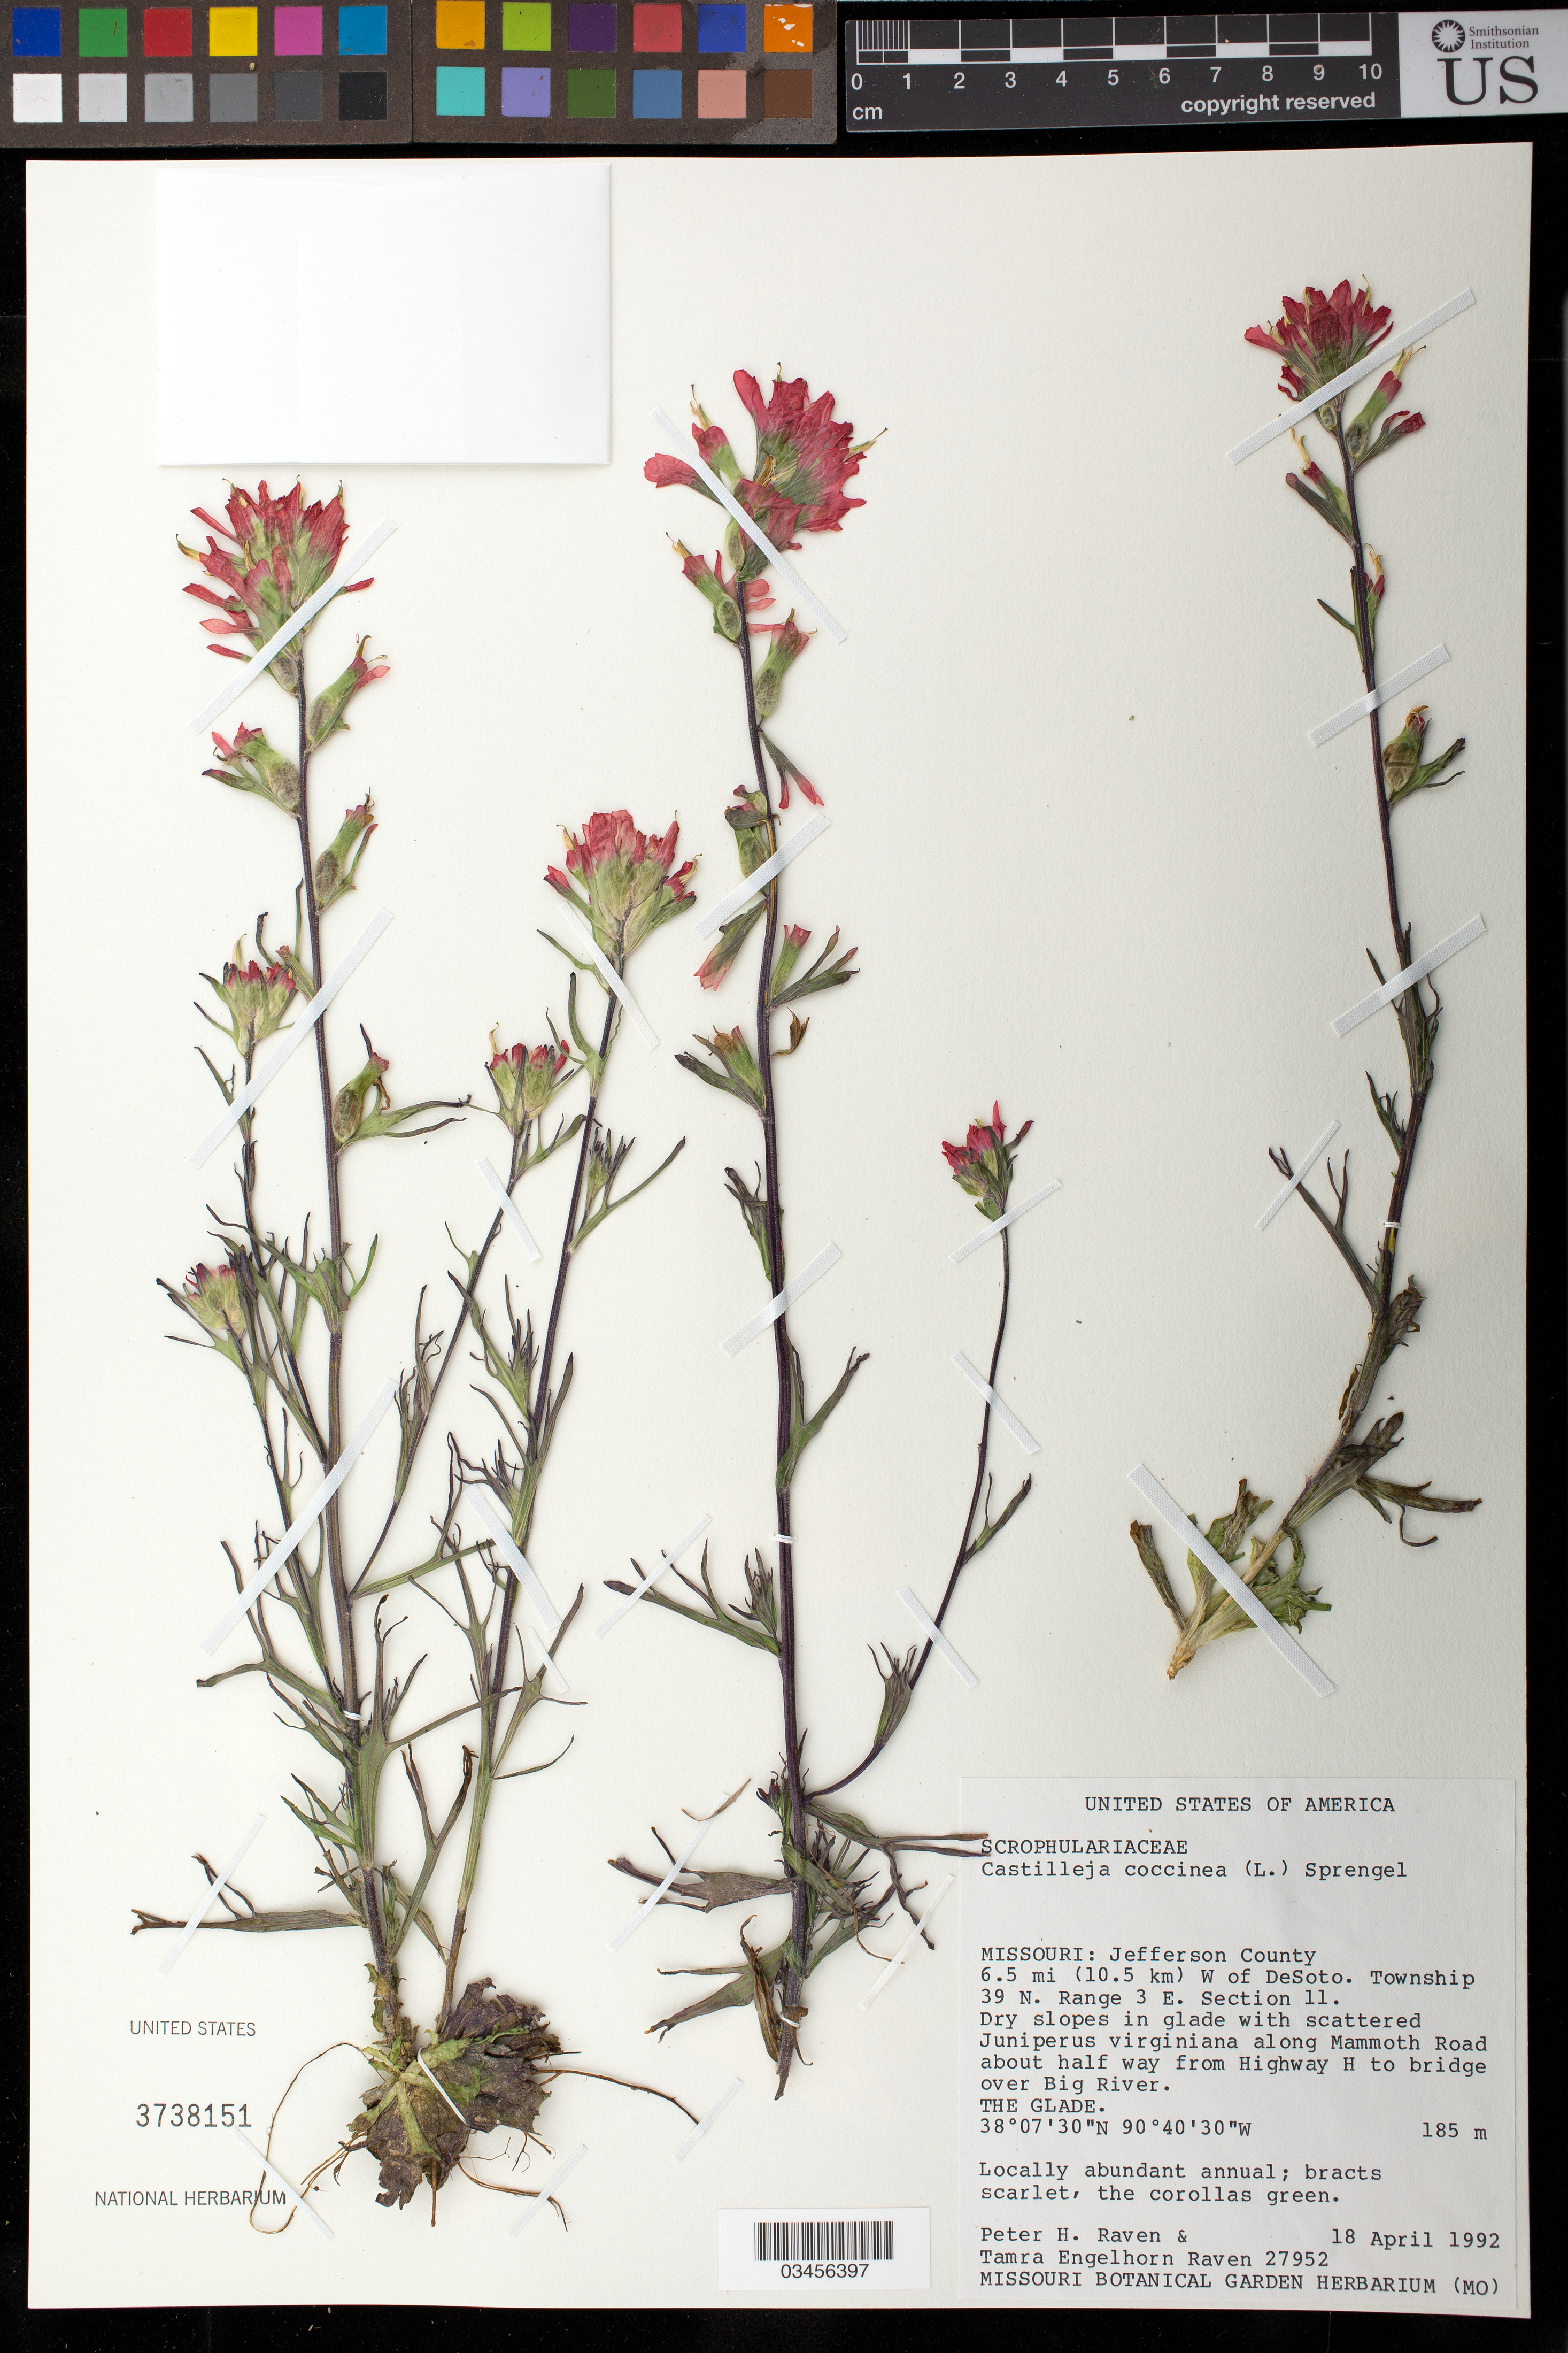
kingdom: Plantae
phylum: Tracheophyta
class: Magnoliopsida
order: Lamiales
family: Orobanchaceae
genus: Castilleja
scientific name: Castilleja coccinea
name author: (L.) Spreng.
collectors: P. Raven & T. Raven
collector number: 27952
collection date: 1992-04-18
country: United States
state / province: Missouri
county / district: Jefferson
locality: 6.5 mi (10.5 km) W of DeSoto. Township 39 N. Range 3 E. Section 11. Dry slopes in glade with scattered Juniperus virginiana along Mammtoh Road about halfway from Highway H to bridge over Big River. The Glade.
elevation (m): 185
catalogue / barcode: US 3738151